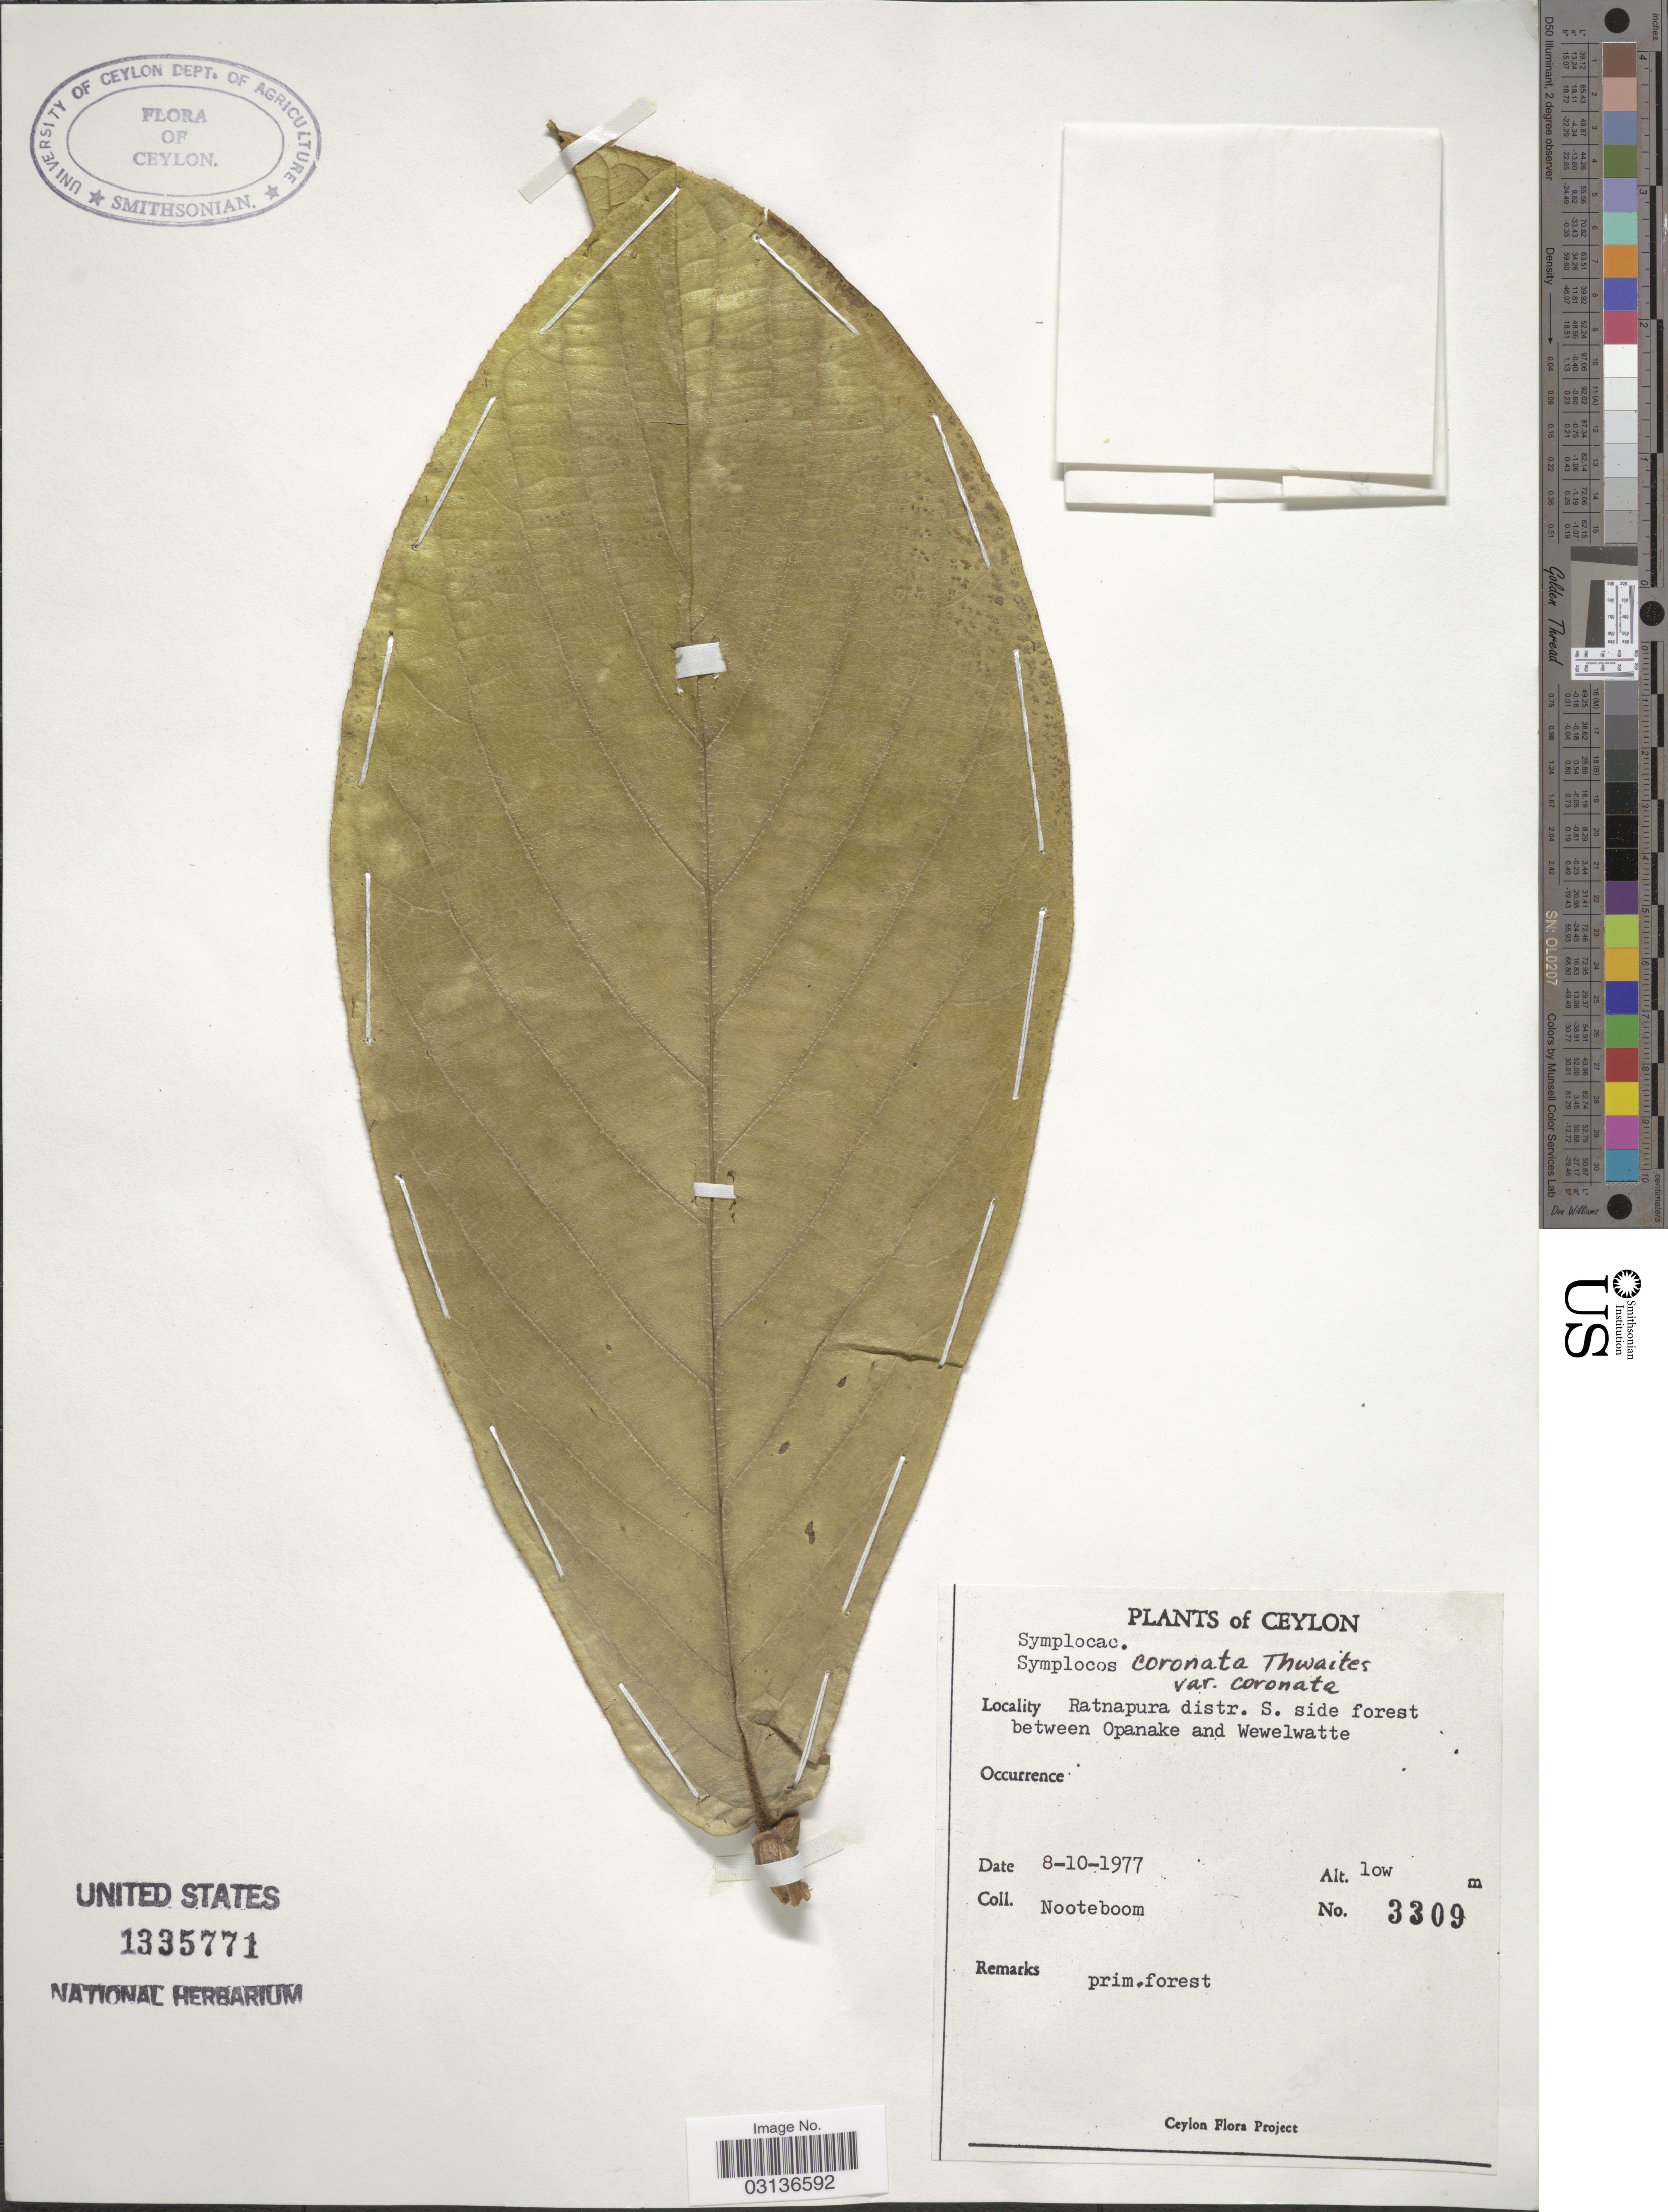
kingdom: Plantae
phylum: Tracheophyta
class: Magnoliopsida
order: Ericales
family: Symplocaceae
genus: Symplocos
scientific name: Symplocos coronata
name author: Thwaites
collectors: Nooteboom, --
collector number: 3309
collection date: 1977-10-08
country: Sri Lanka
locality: Ceylon. Ratnapura distr. S. side forest between Opanake and Wewelwatte.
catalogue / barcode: US 1335771